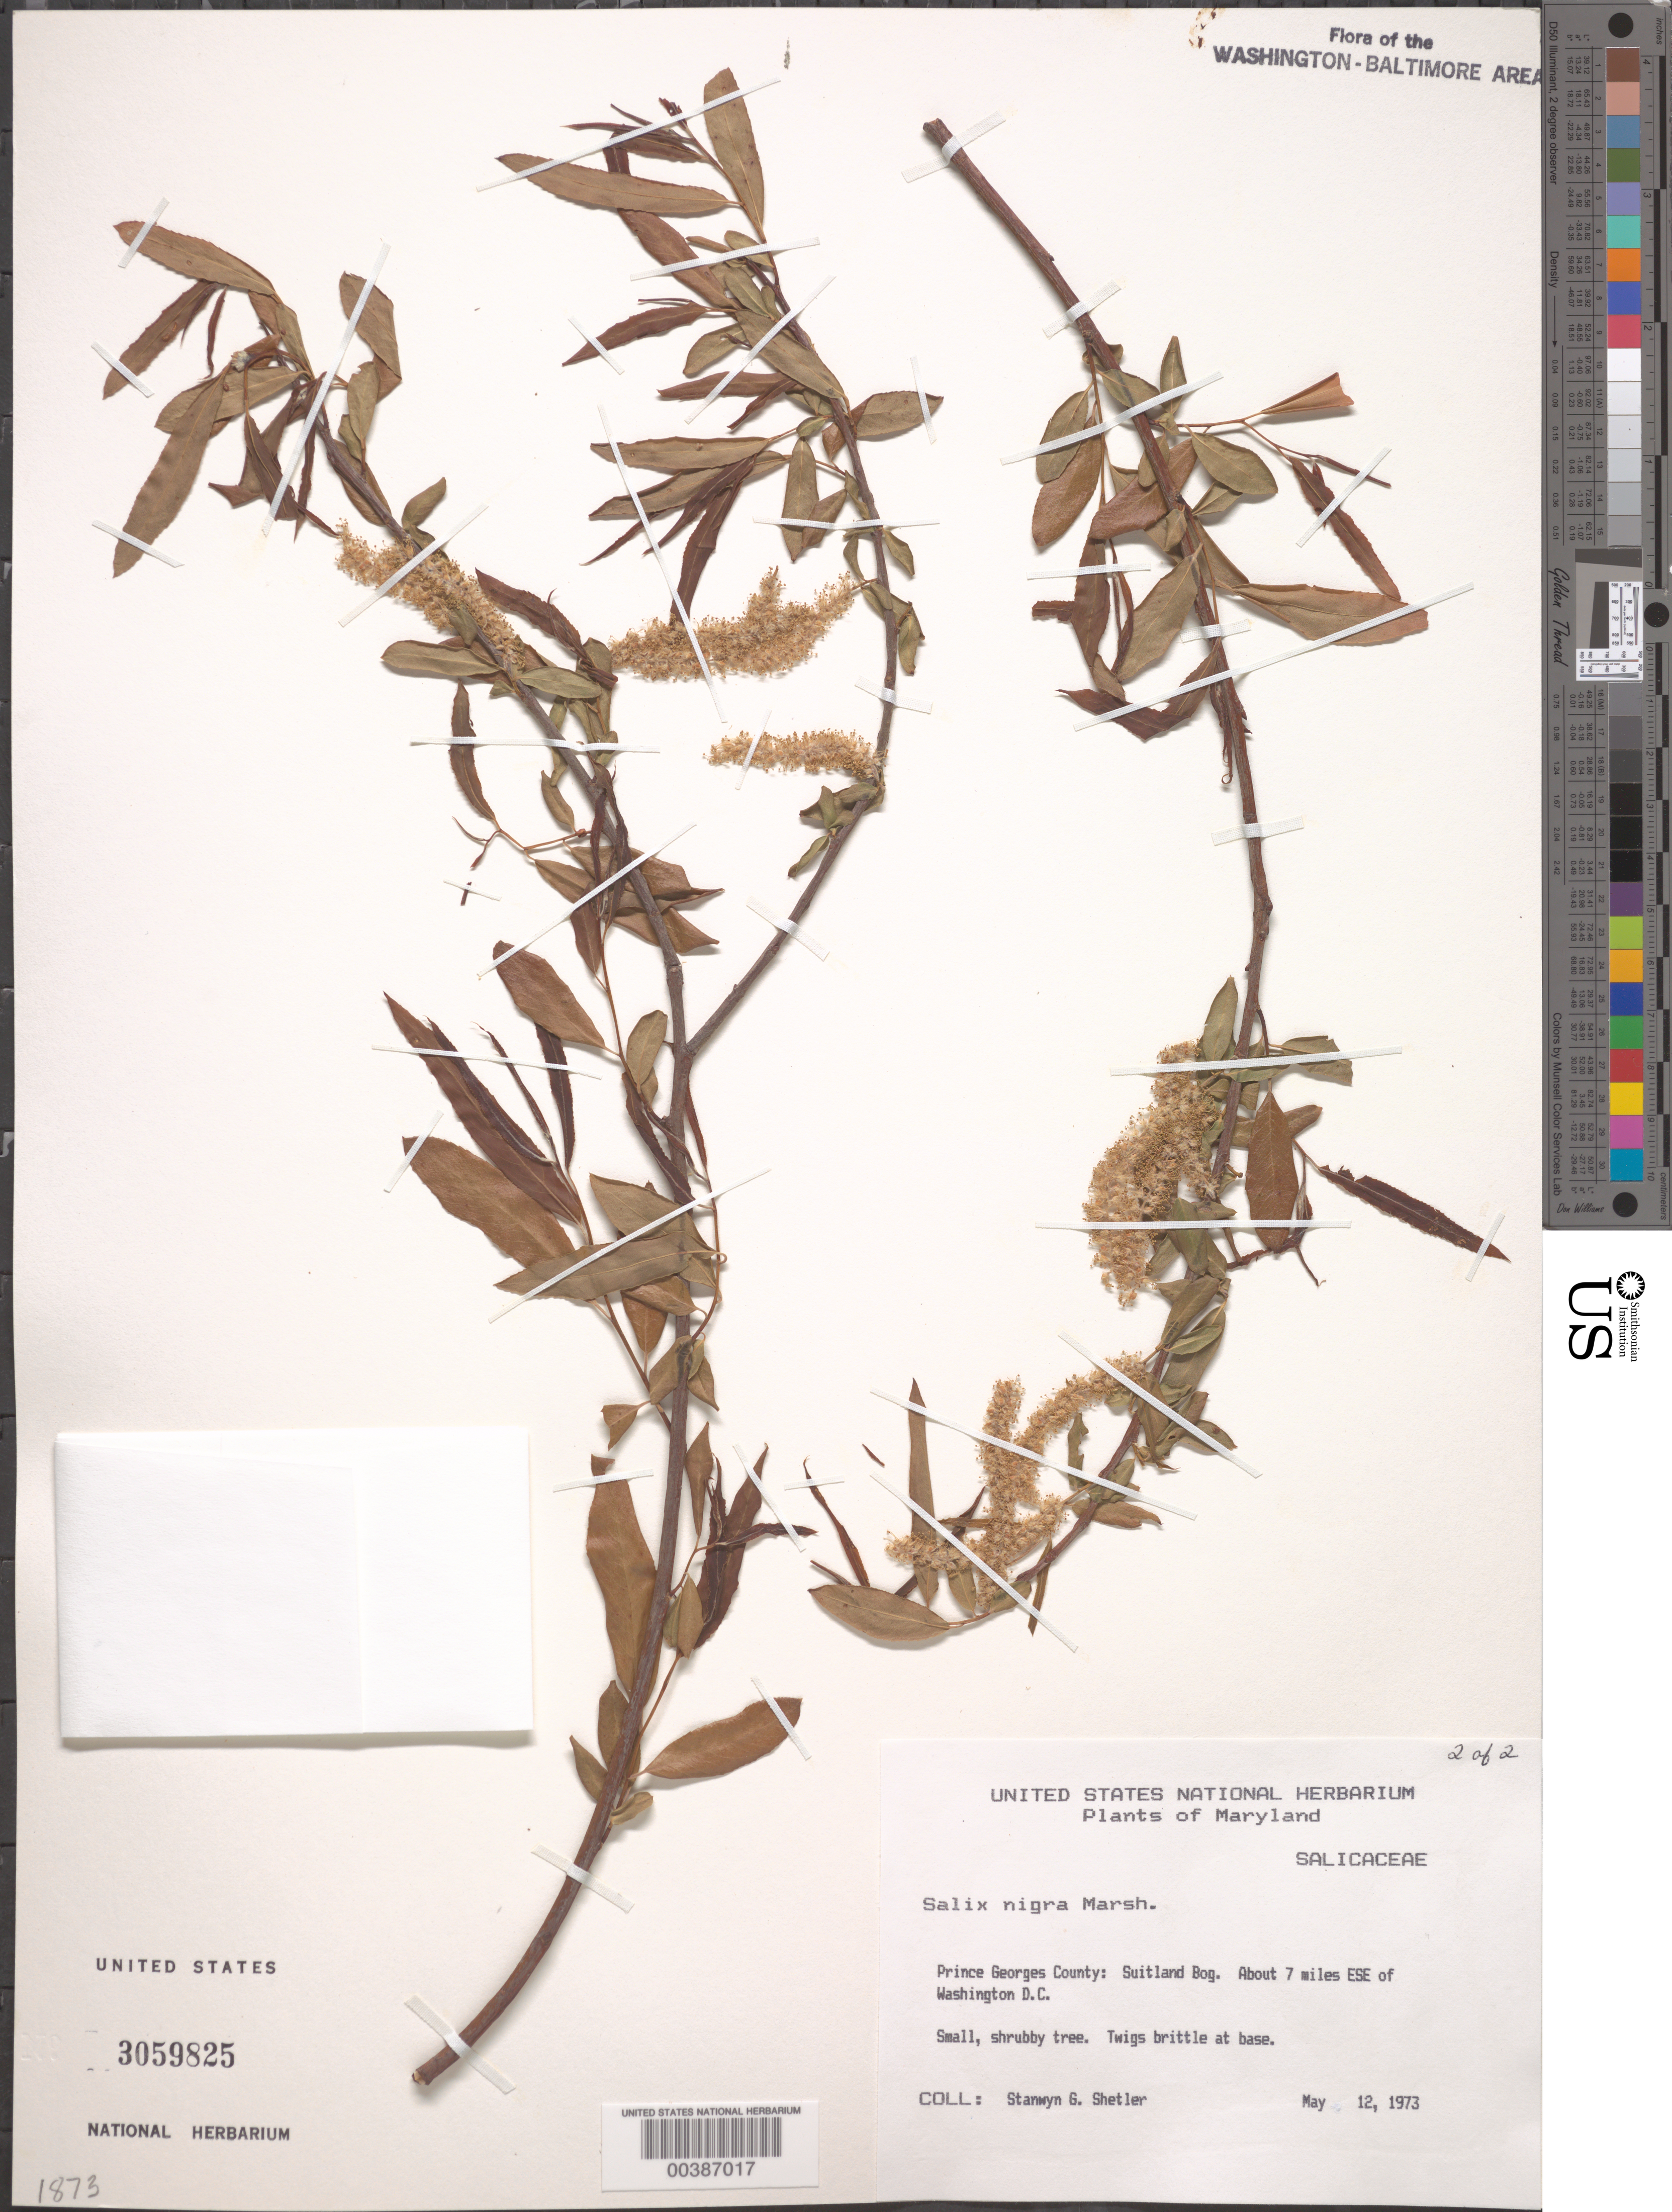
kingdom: Plantae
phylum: Tracheophyta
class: Magnoliopsida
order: Malpighiales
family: Salicaceae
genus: Salix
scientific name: Salix nigra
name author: Marshall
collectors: S. Shetler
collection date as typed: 12 May 1973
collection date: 1973-05-12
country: United States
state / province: Maryland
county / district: Prince George's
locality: Suitland Bog. About 7 miles ESE of Washington DC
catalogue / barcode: US 3059825